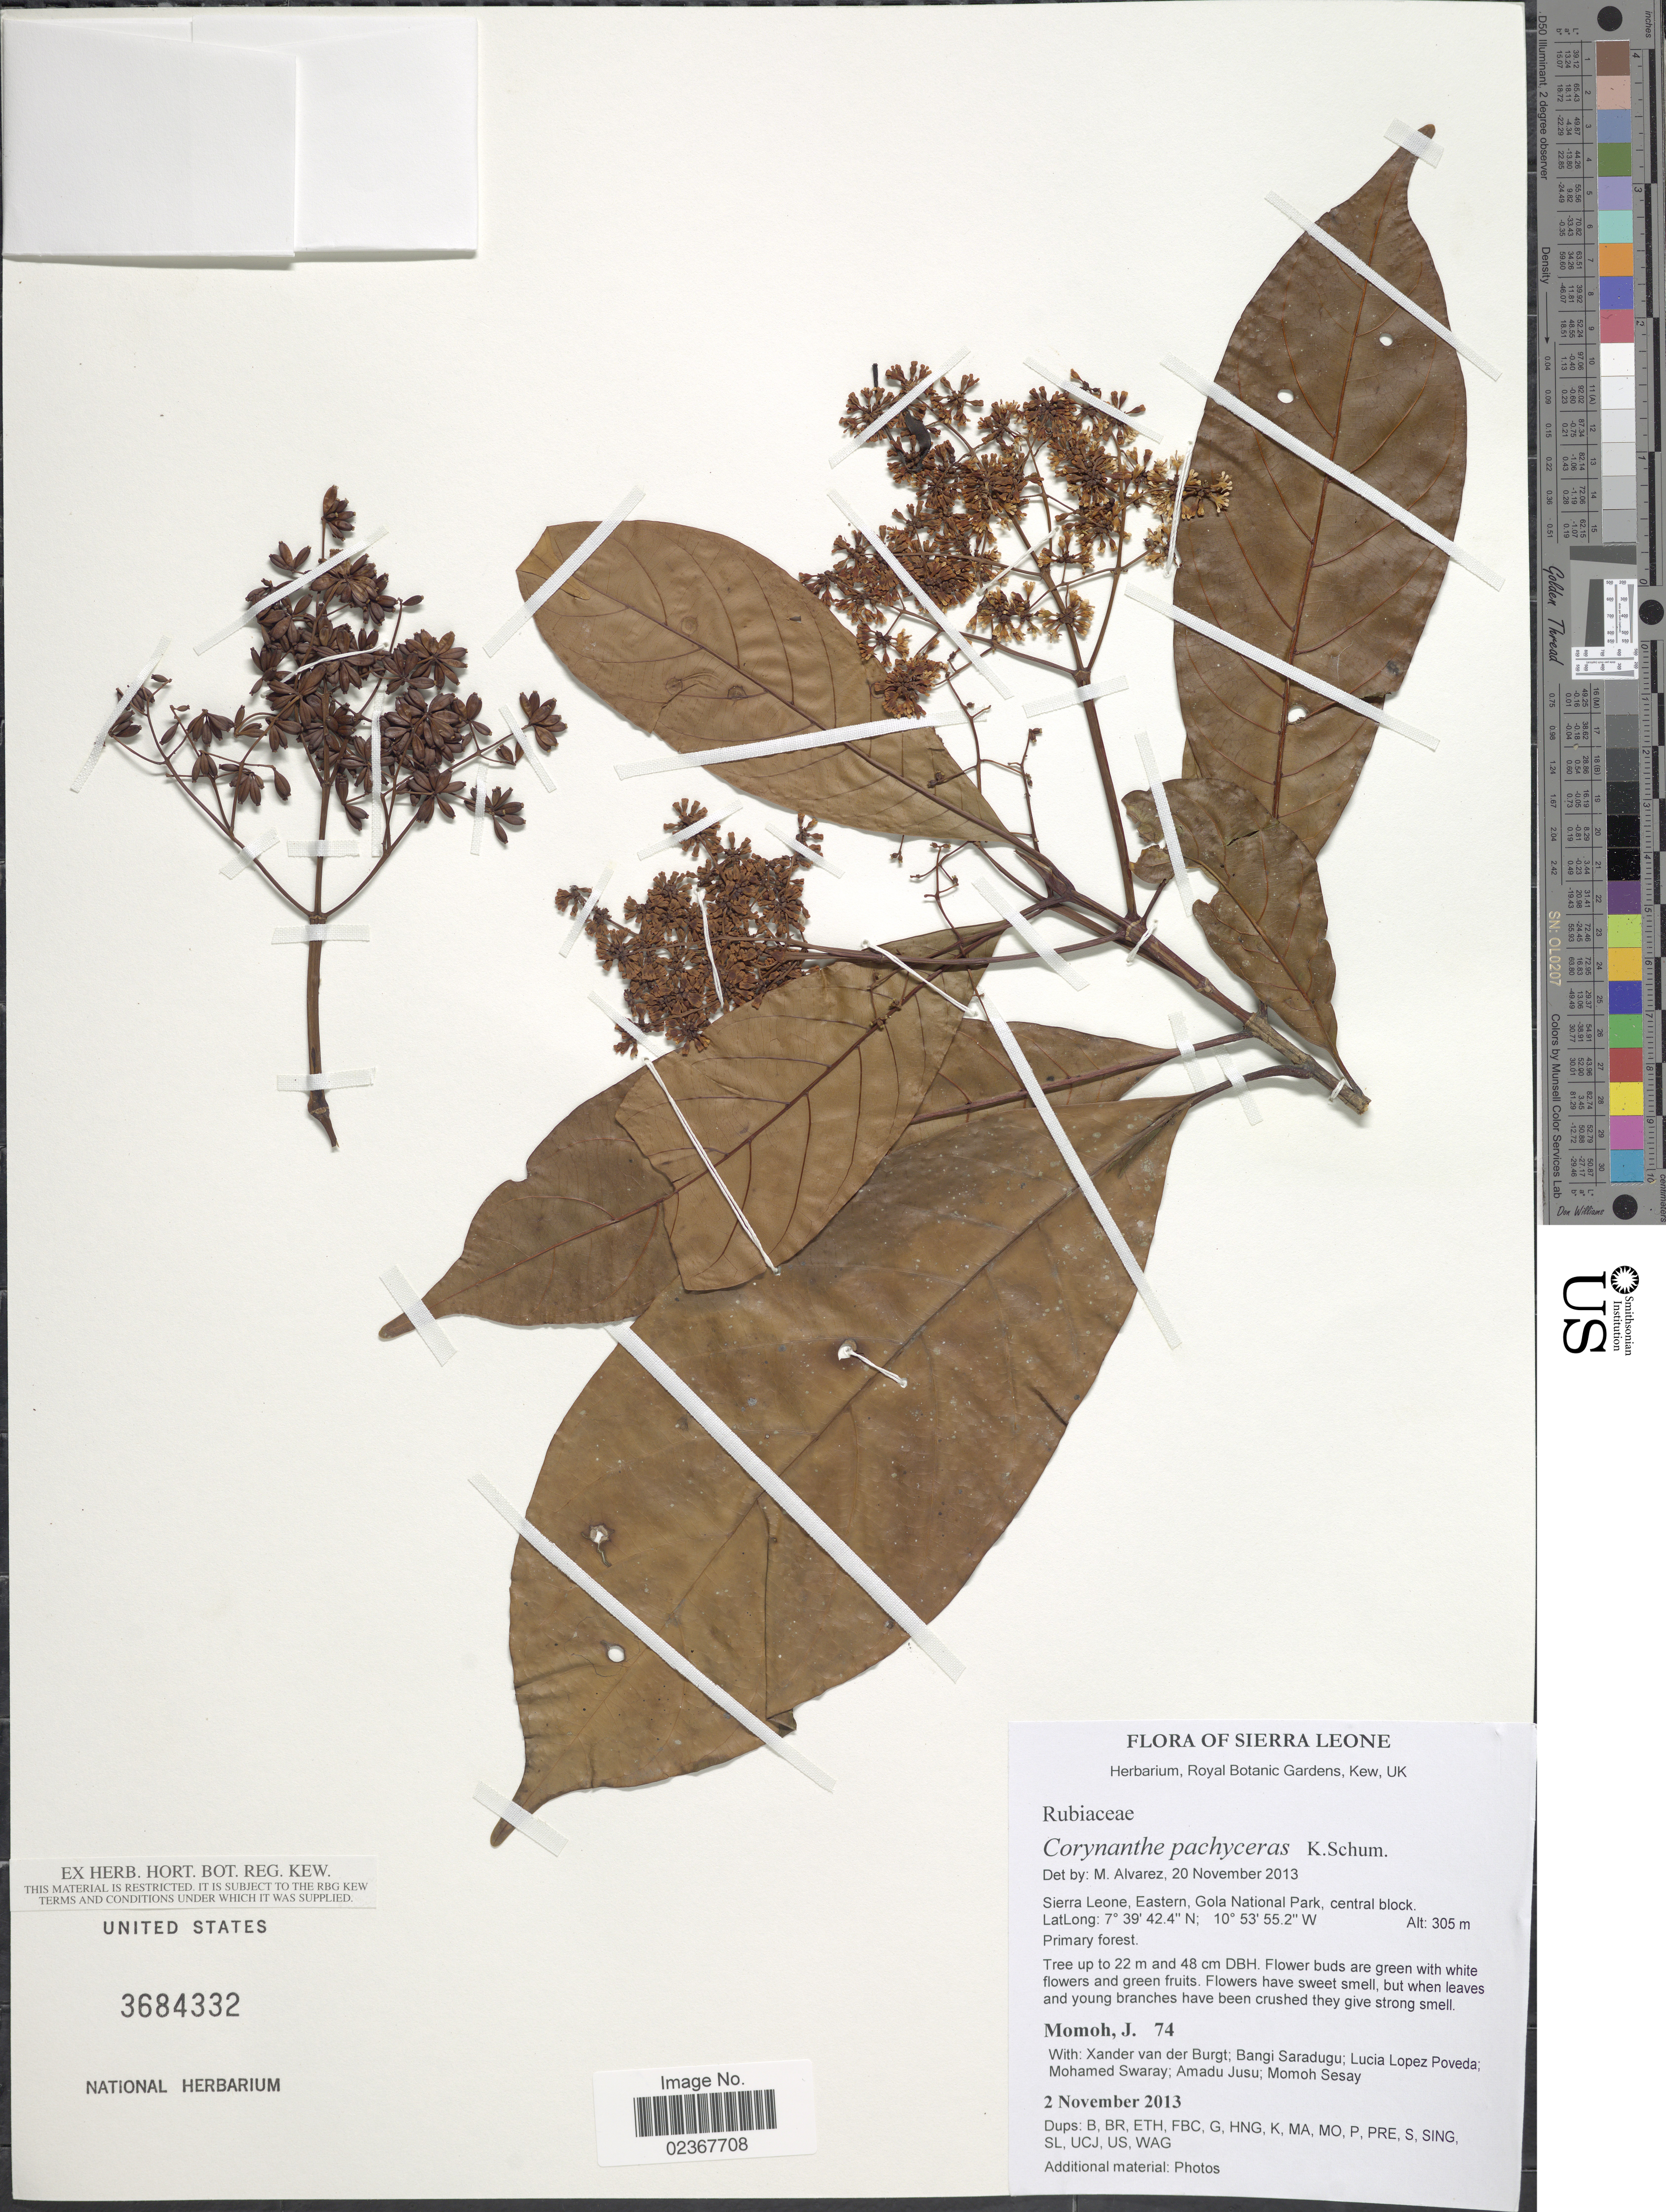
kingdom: Plantae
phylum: Tracheophyta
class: Magnoliopsida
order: Gentianales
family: Rubiaceae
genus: Corynanthe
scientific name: Corynanthe pachyceras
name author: K. Schum.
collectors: J. Momoh, X. M. van der Burgt, B. Saradugu, L. Poveda & et al.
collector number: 74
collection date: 2013-11-02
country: Sierra Leone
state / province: Eastern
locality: Gola National Park, central block, primary forest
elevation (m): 305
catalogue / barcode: US 3684332